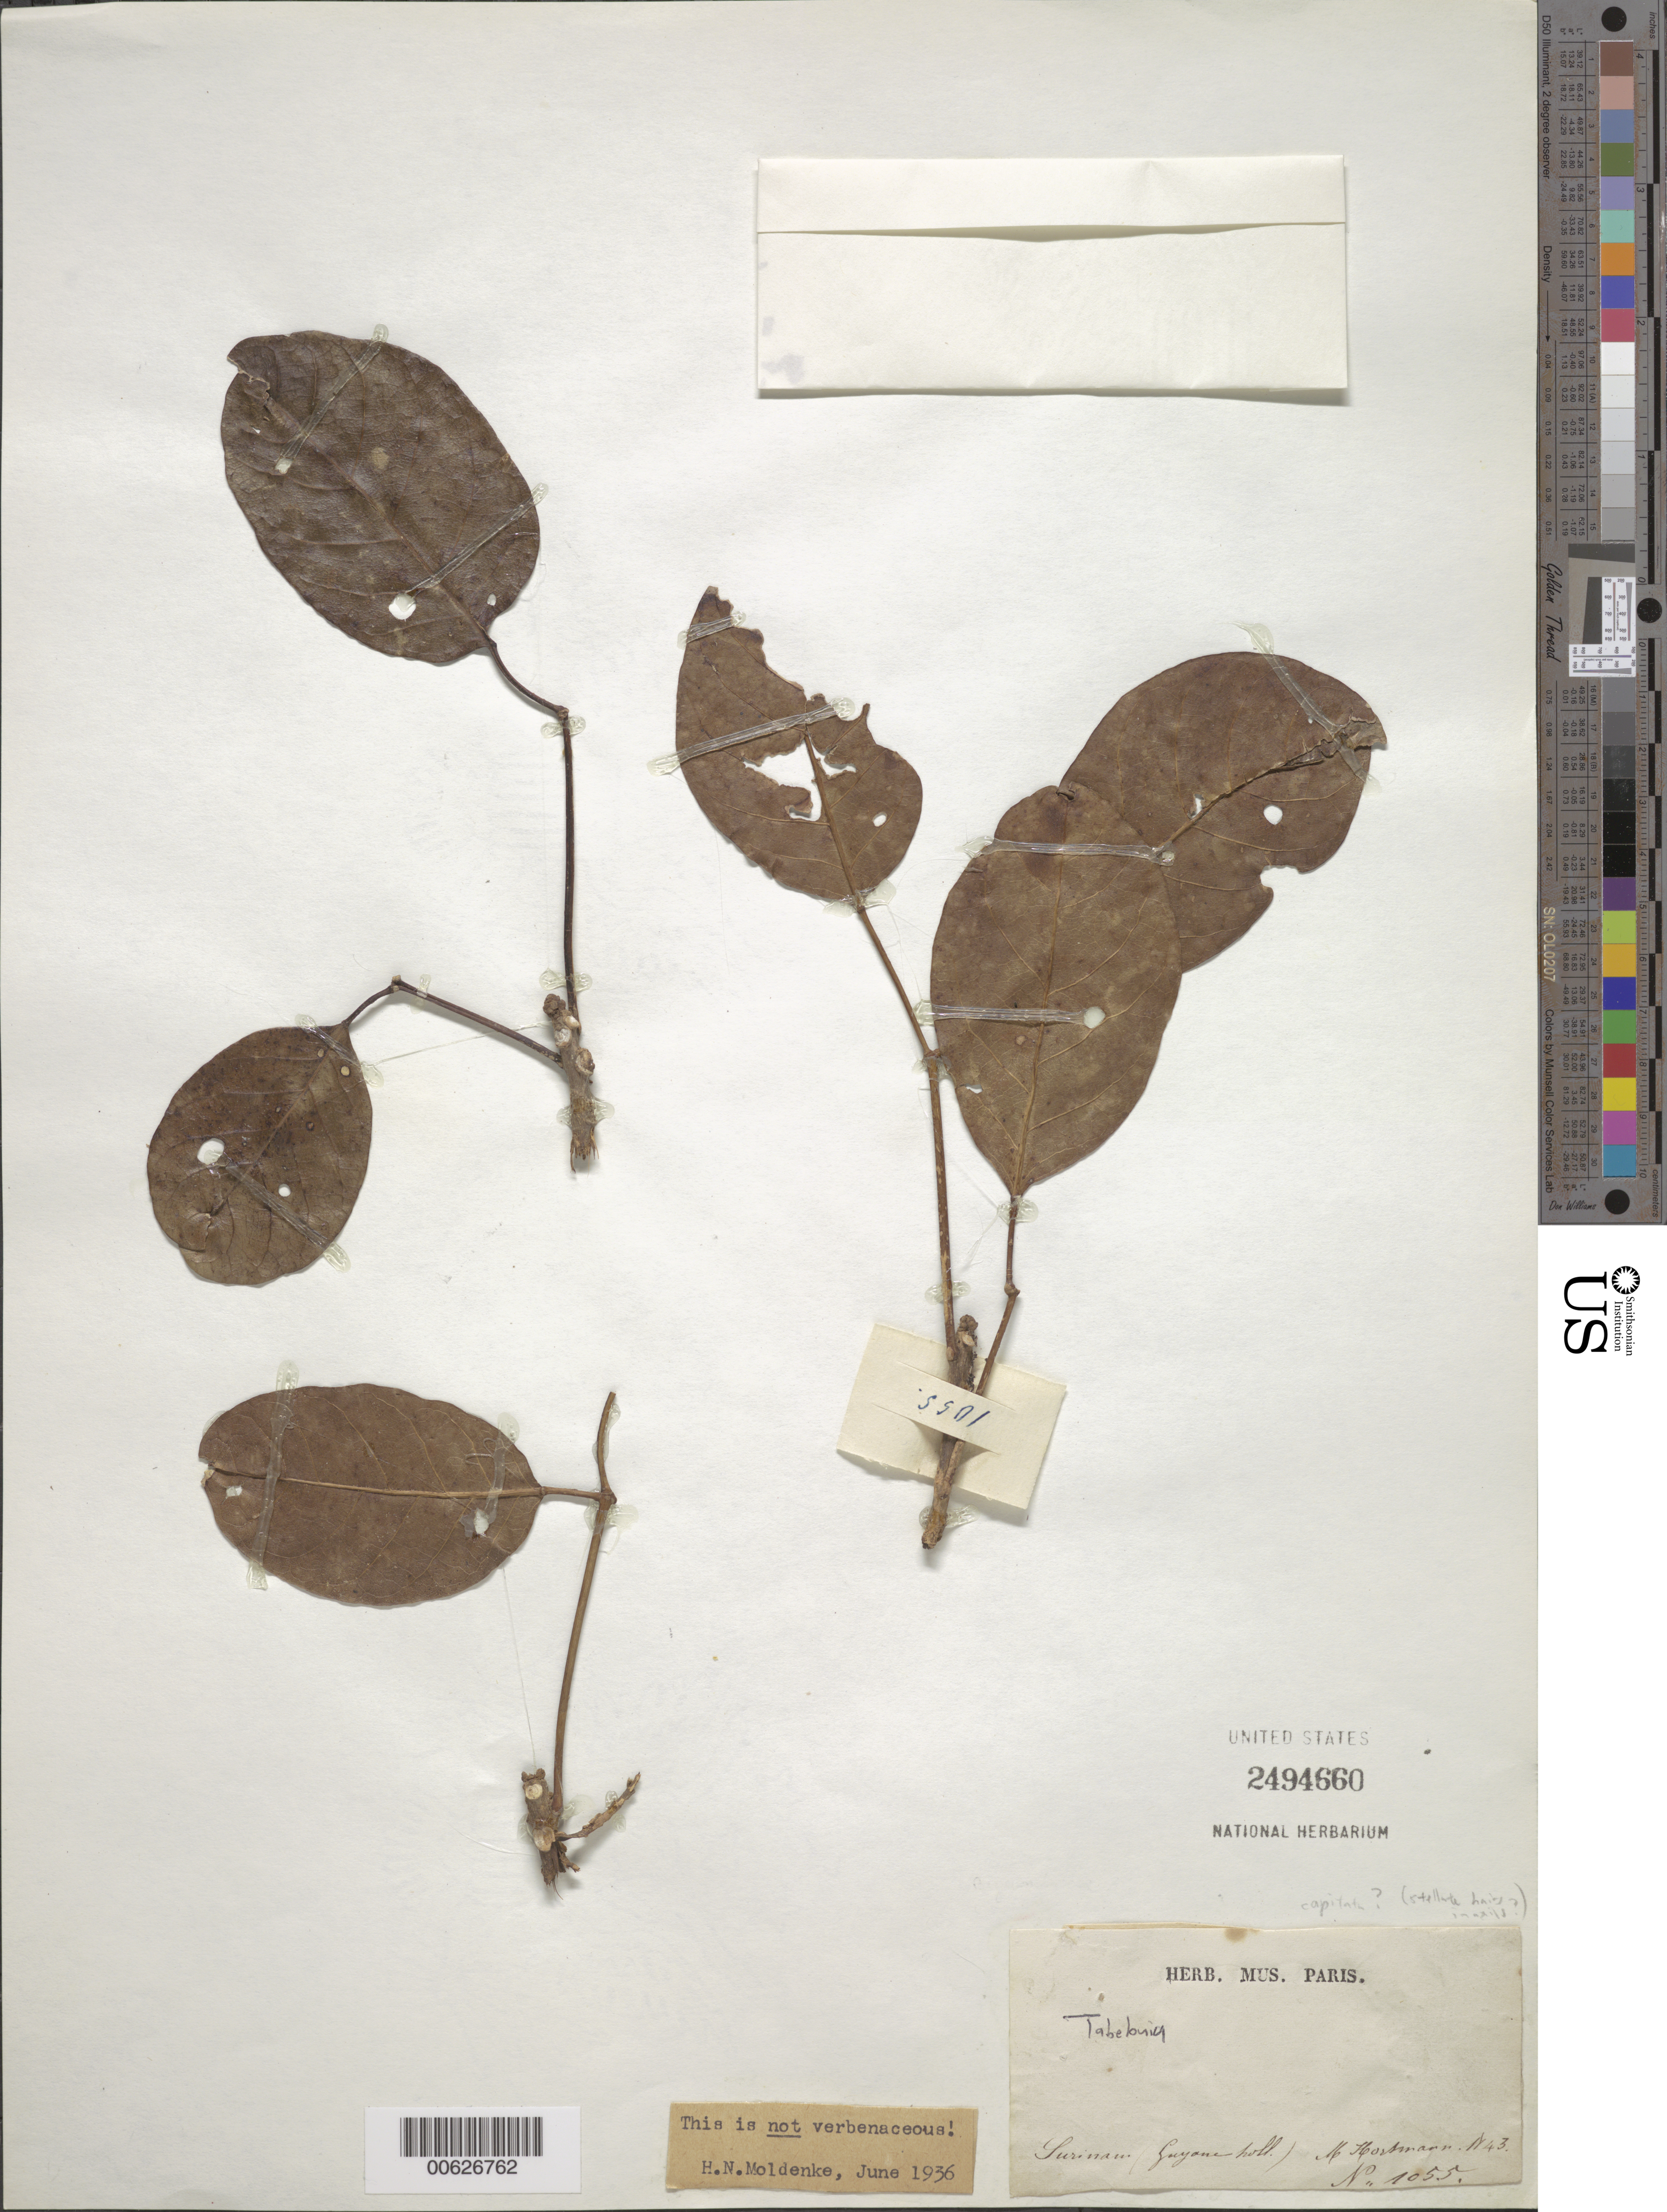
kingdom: Plantae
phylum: Tracheophyta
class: Magnoliopsida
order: Lamiales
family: Bignoniaceae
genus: Tabebuia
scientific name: Tabebuia capitata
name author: (Bureau & K. Schum.) Sandwith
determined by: Gentry, A. H.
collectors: F. Hostmann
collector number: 1055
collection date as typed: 1843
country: Suriname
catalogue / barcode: US 2494660